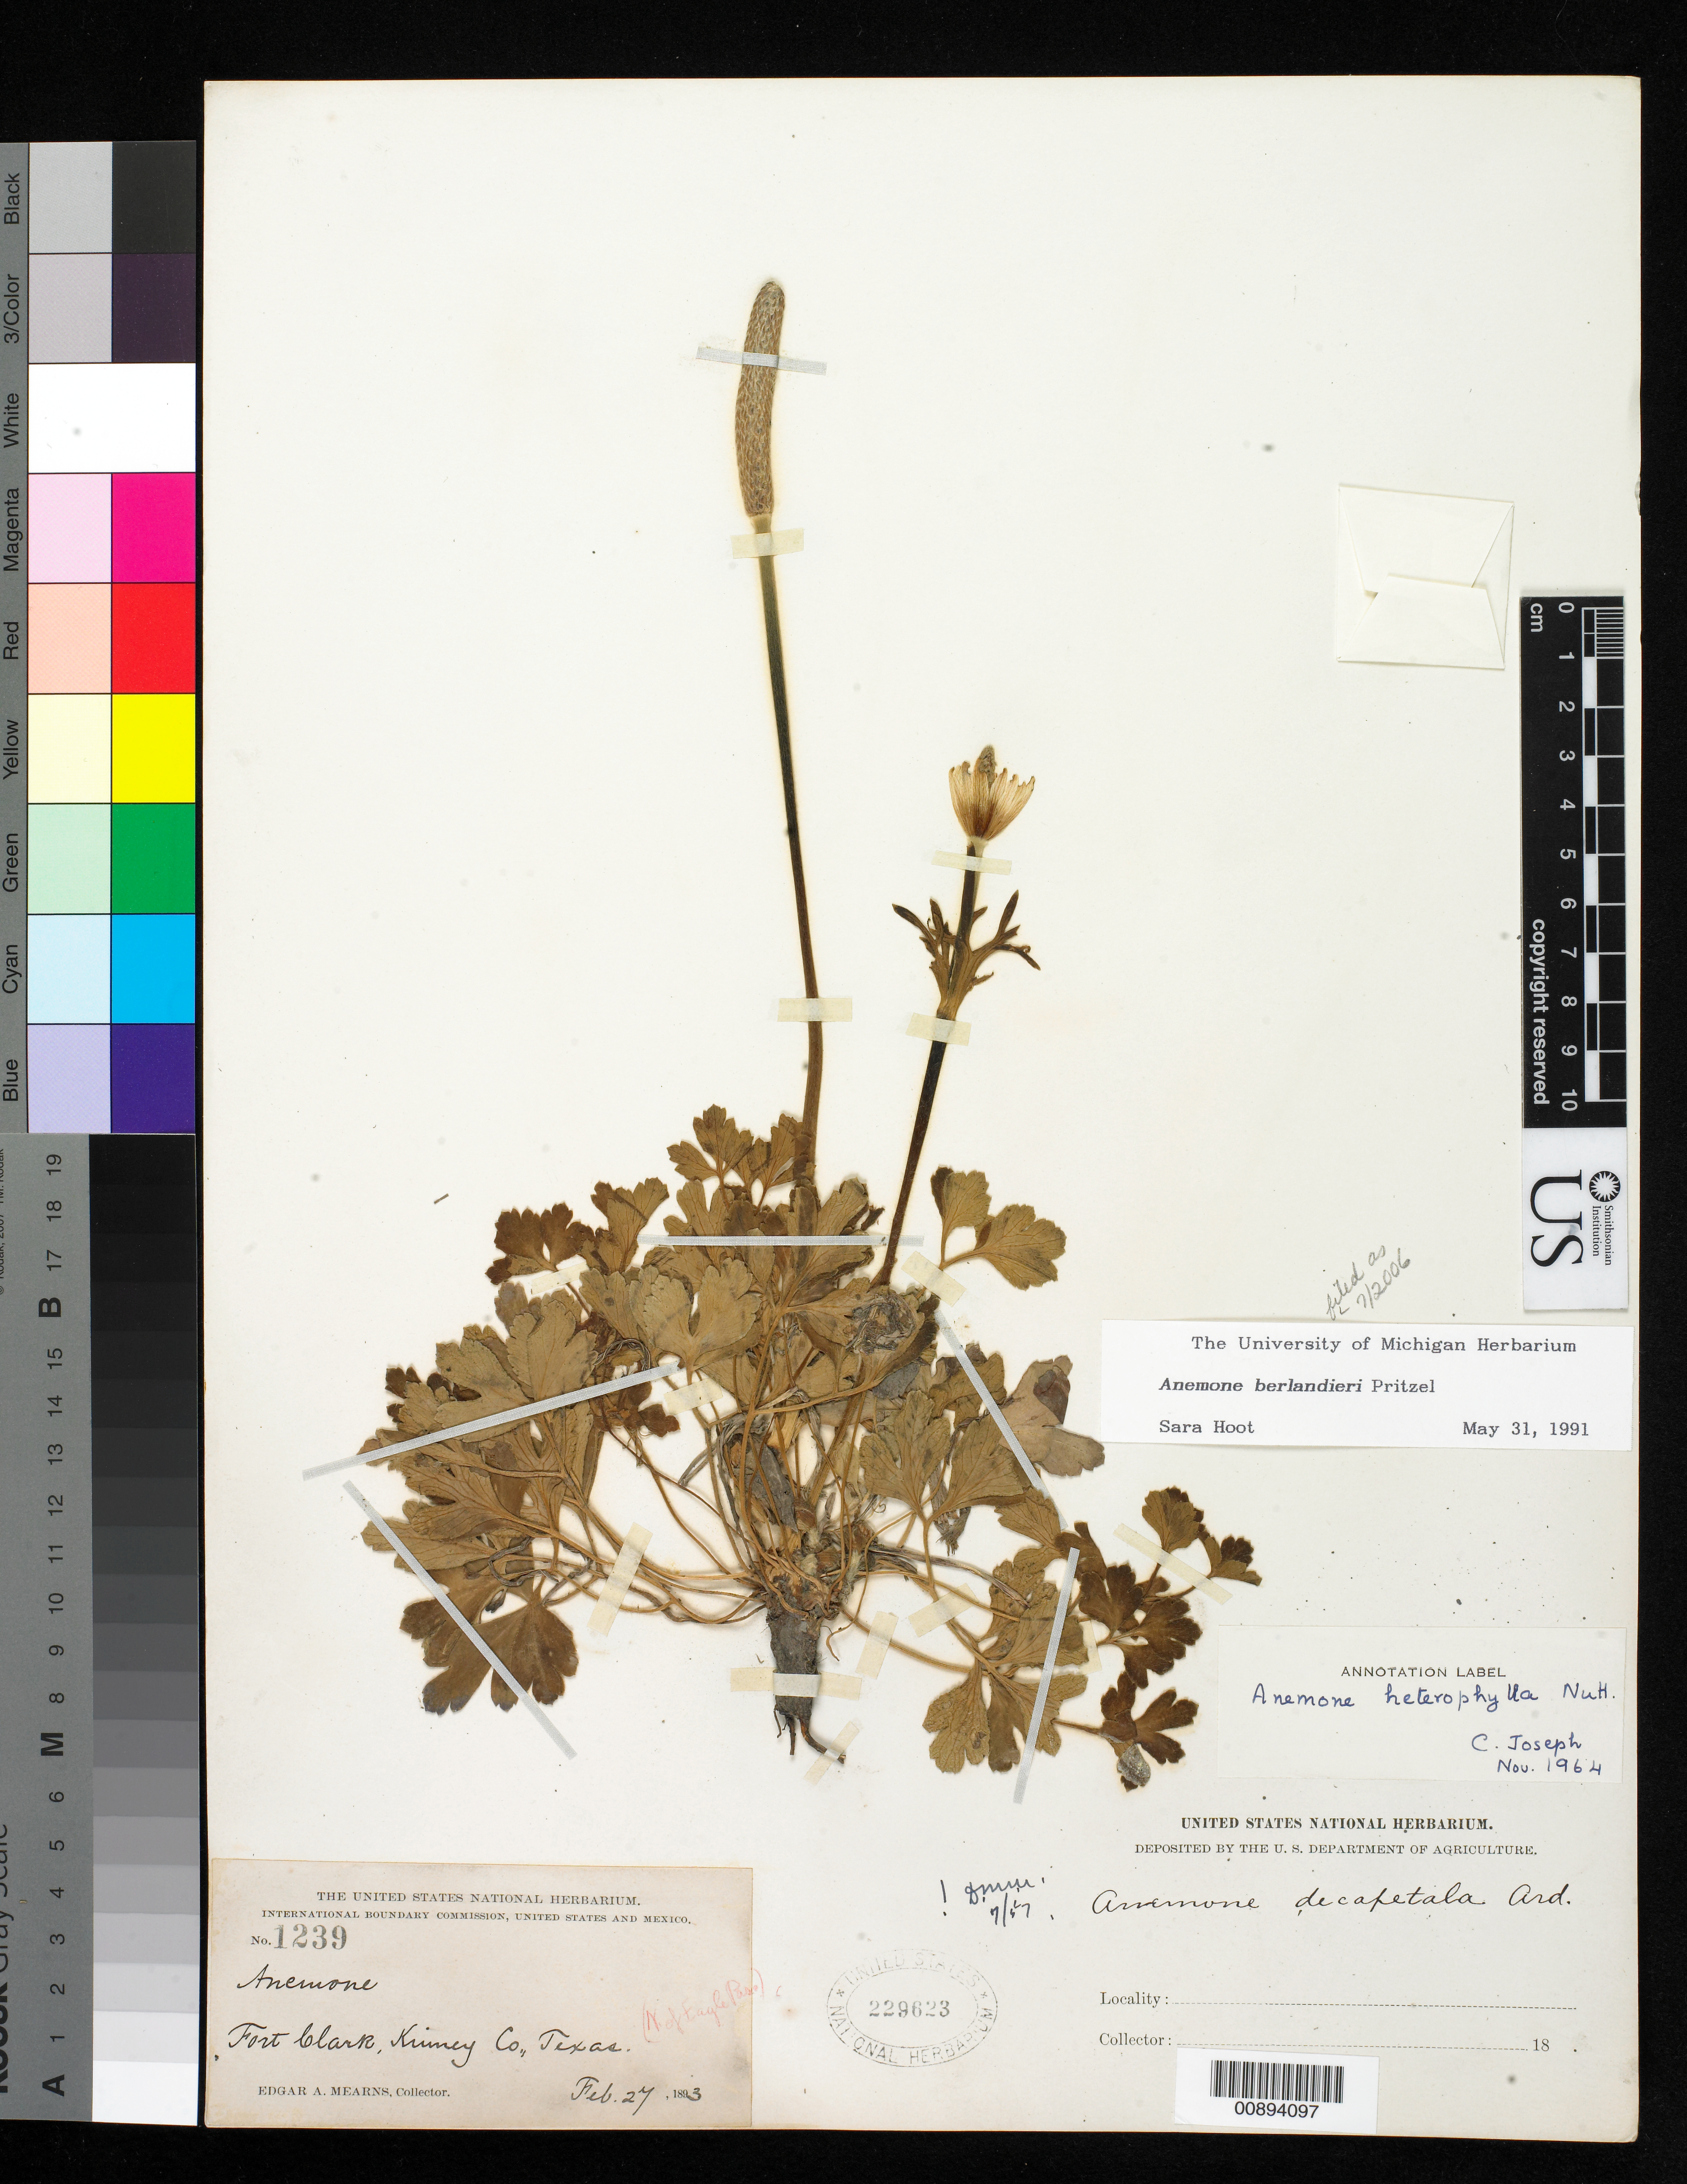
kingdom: Plantae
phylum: Tracheophyta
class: Magnoliopsida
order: Ranunculales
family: Ranunculaceae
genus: Anemone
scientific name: Anemone berlandieri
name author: E. Pritz.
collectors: E. A. Mearns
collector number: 1239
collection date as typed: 27 Feb 1893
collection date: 1893-02-27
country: United States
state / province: Texas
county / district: Kinney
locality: Fort Clark, Kinney County, Texas (N. of Eagle Pass).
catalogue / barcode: US 229623